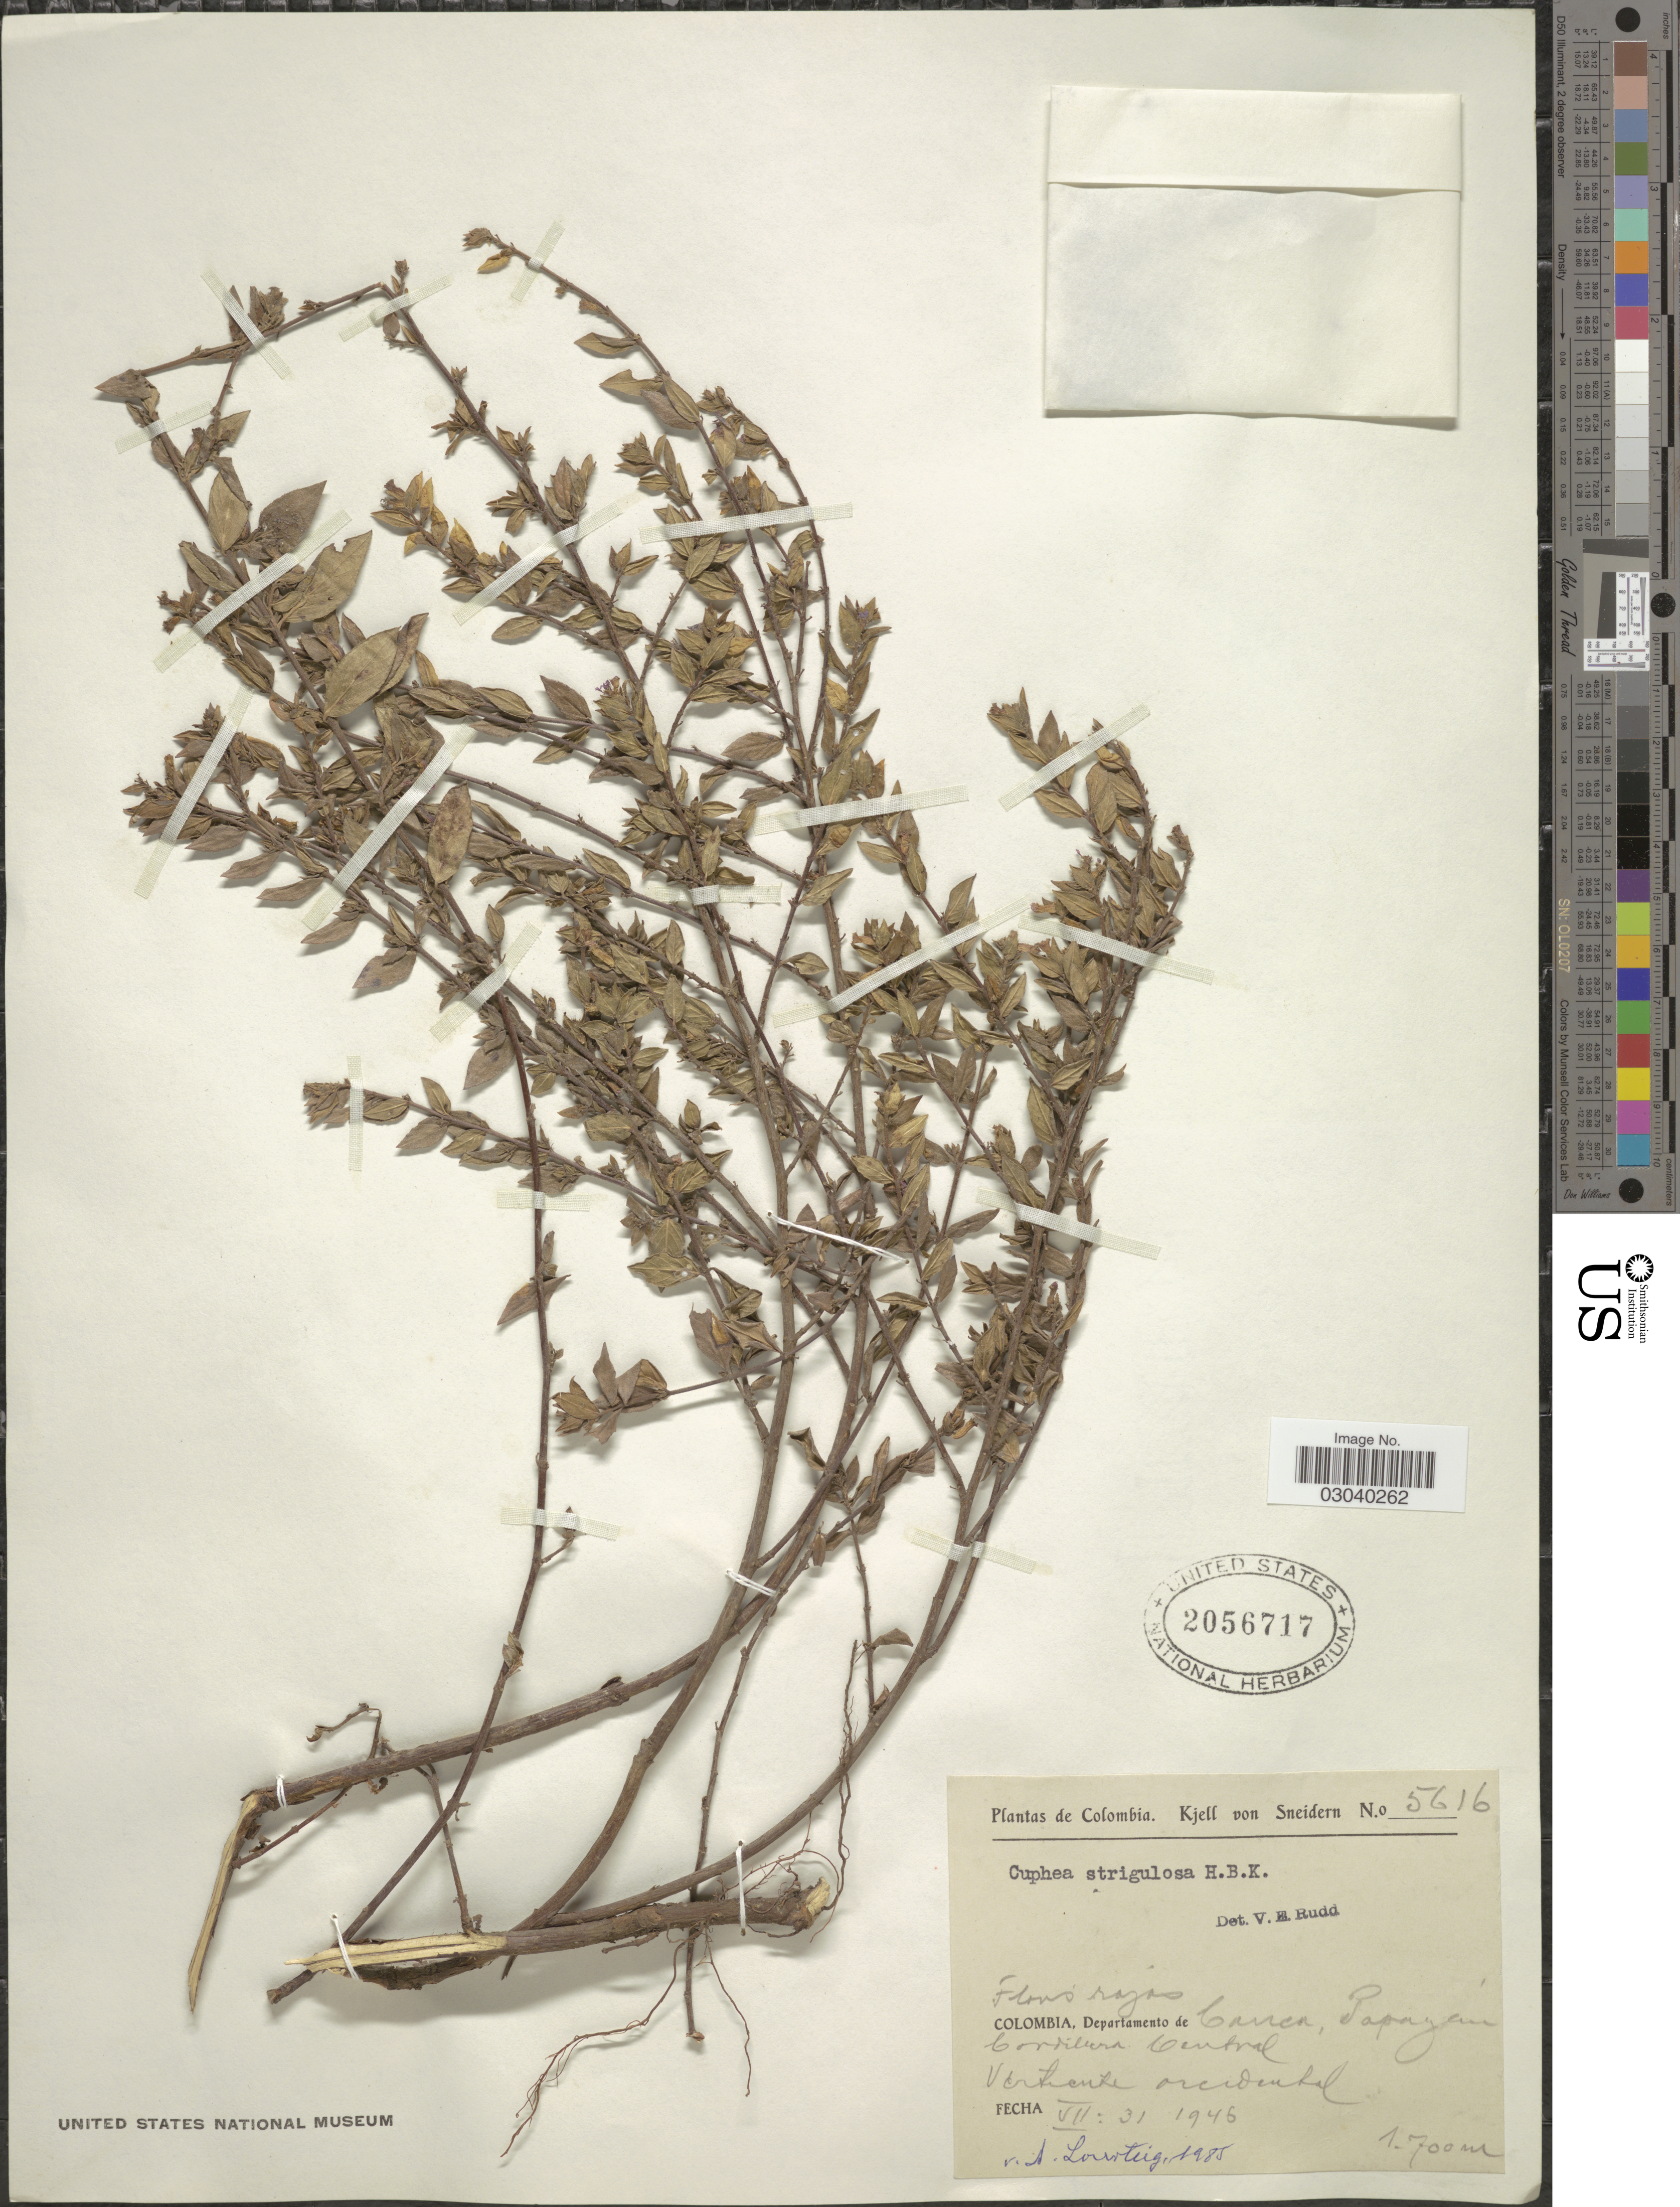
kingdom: Plantae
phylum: Tracheophyta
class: Magnoliopsida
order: Myrtales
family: Lythraceae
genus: Cuphea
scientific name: Cuphea strigulosa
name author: Kunth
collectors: K. von Sneidern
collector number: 5616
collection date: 1946-07-31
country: Colombia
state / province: Cauca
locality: Departamento de Cauca, Popayán, Cordillera Central, Vertiente occidental.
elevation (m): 1700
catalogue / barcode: US 2056717